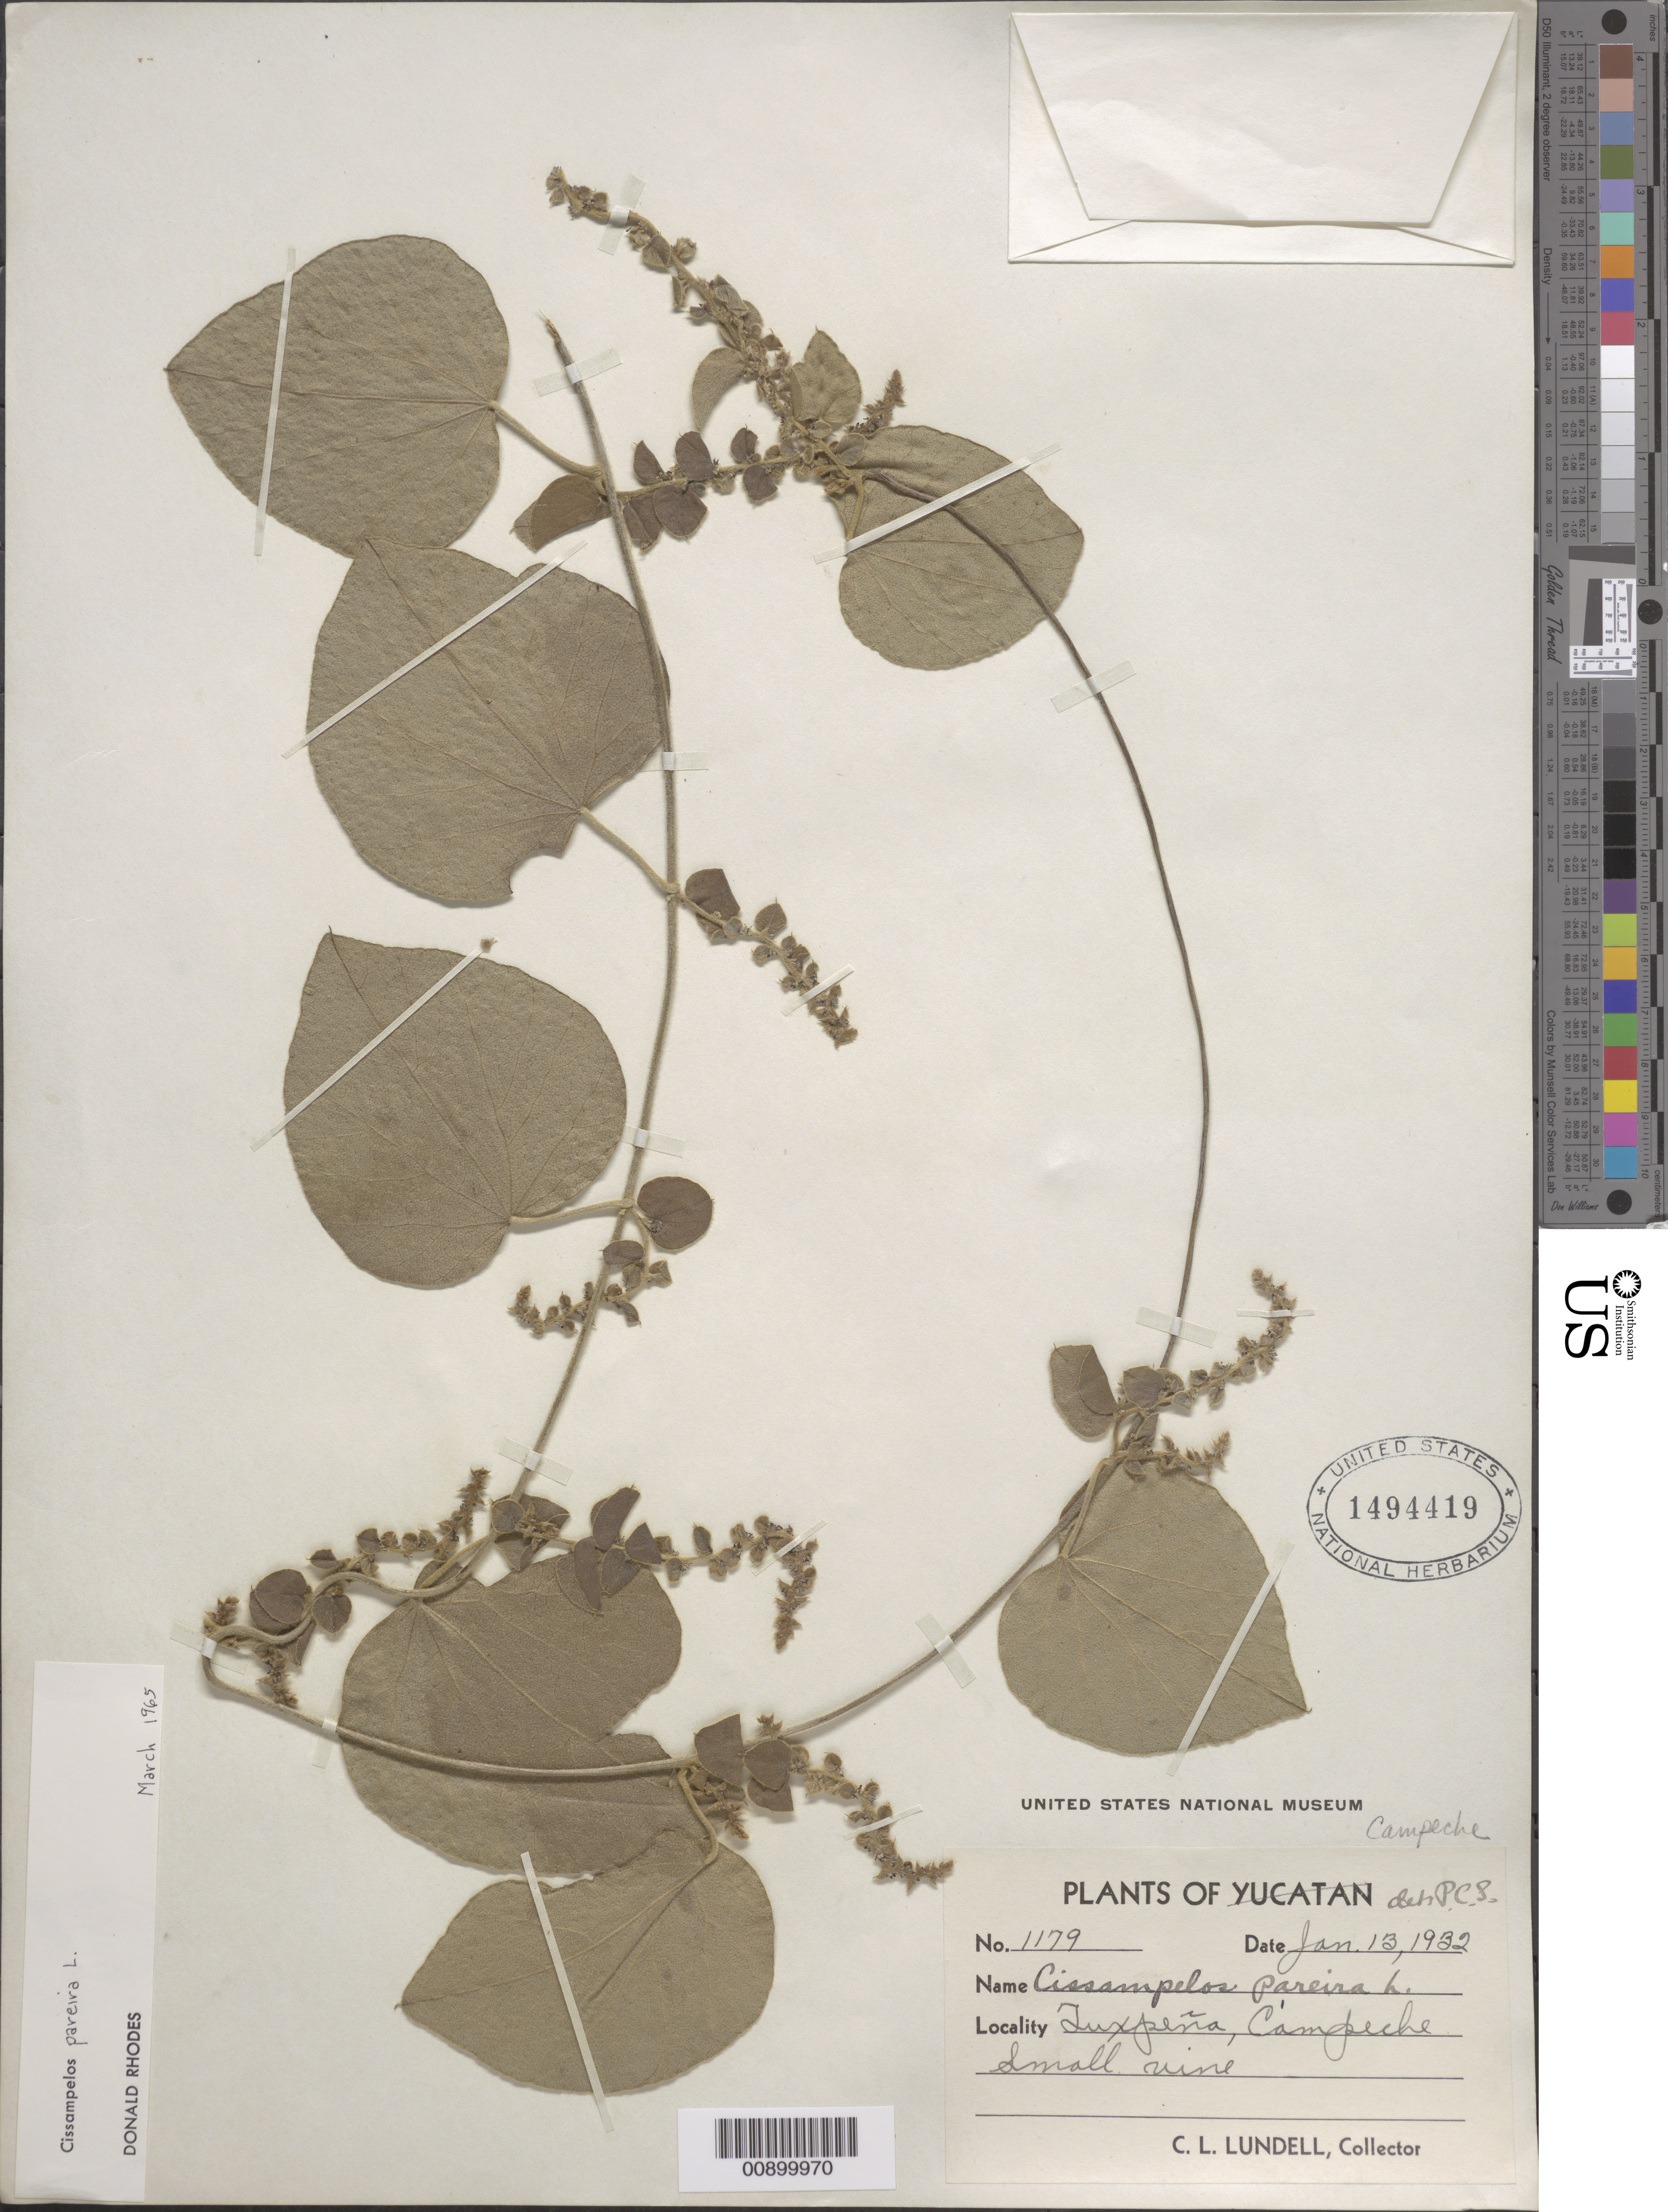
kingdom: Plantae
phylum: Tracheophyta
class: Magnoliopsida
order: Ranunculales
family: Menispermaceae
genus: Cissampelos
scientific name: Cissampelos pareira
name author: L.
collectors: C. L. Lundell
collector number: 1179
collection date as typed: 13 Jan 1932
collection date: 1932-01-13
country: Mexico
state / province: Campeche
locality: Tuxpeña, Campeche.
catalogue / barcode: US 1494419